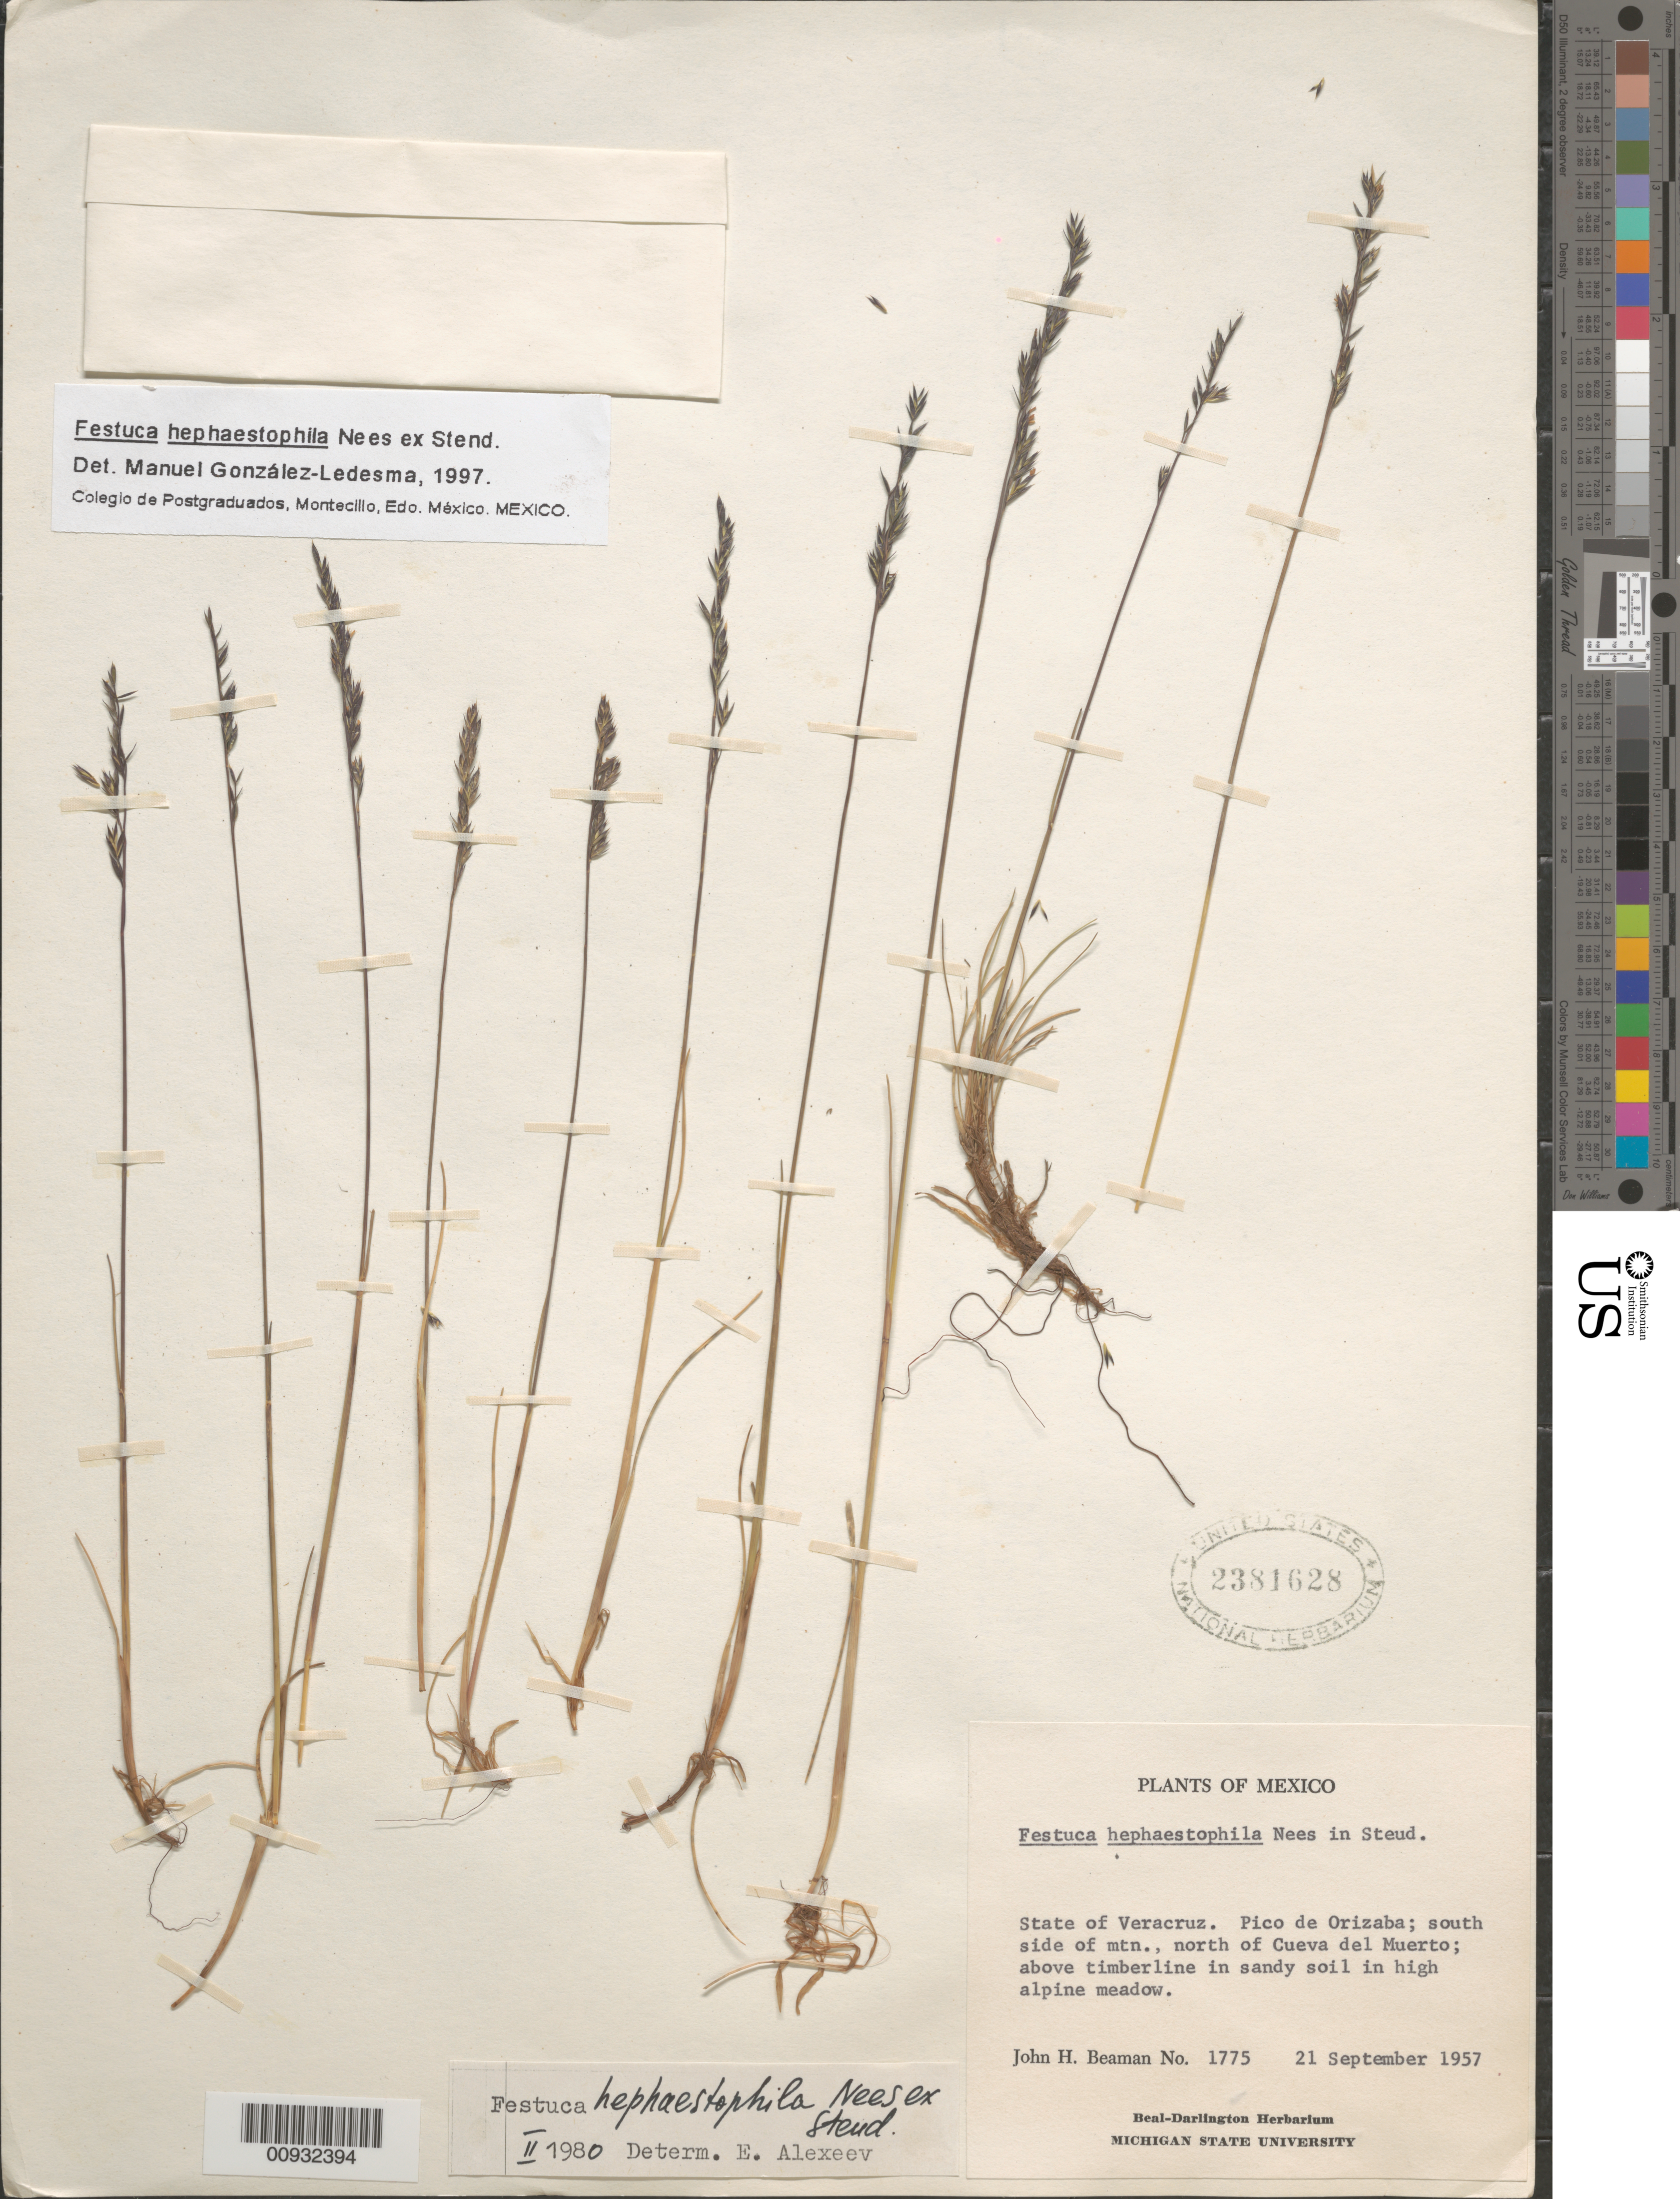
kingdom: Plantae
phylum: Tracheophyta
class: Liliopsida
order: Poales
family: Poaceae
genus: Festuca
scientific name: Festuca hephaestophila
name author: Nees ex Steud.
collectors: J. H. Beaman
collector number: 1775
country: Mexico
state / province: Veracruz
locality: Pico de Orizaba, S of mountains, N of Cueva del Muerto.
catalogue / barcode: US 2381628